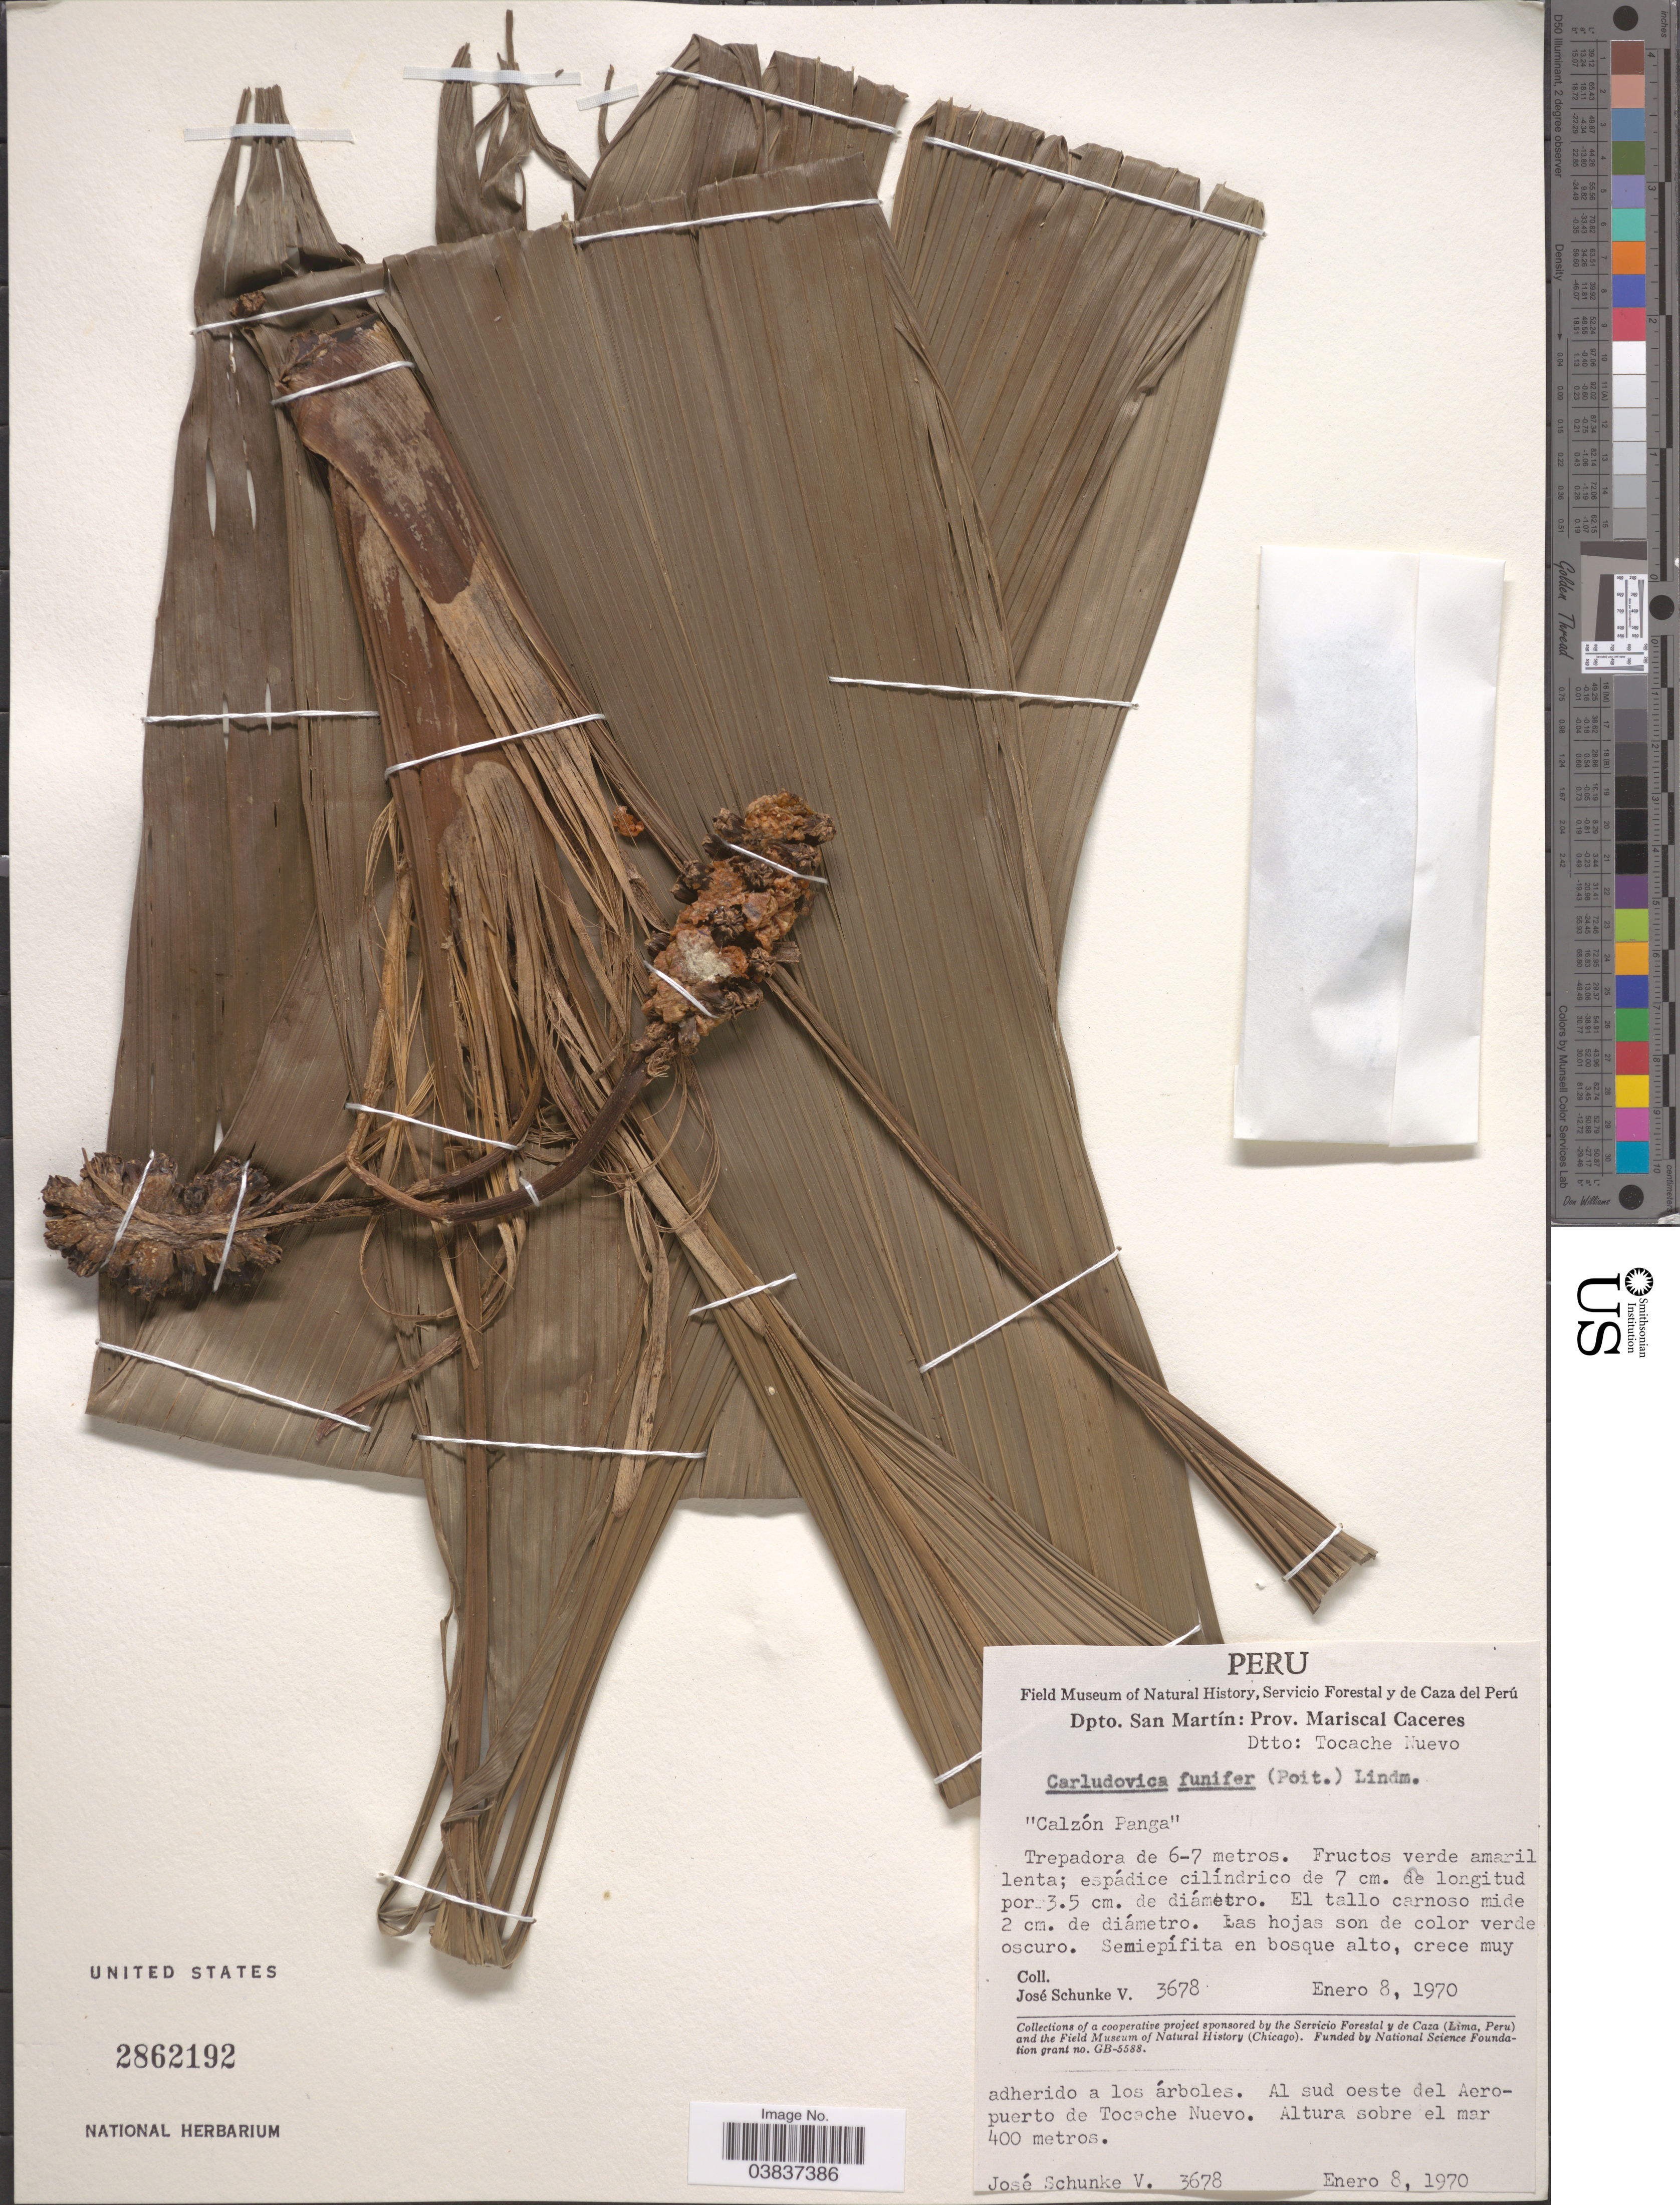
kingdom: Plantae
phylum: Tracheophyta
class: Liliopsida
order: Pandanales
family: Cyclanthaceae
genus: Evodianthus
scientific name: Evodianthus funifer subsp. funifer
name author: (Poit.) Lindm.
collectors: J. Schunke Vigo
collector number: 3678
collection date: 1970-01-08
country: Peru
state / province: San Martín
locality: Dpto. San Martín: Prov. Mariscal Caceres. Dtto: Tocache Nuevo. Al sud oeste del Aeropuerto de Tocache Nuevo.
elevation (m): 400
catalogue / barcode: US 2862192